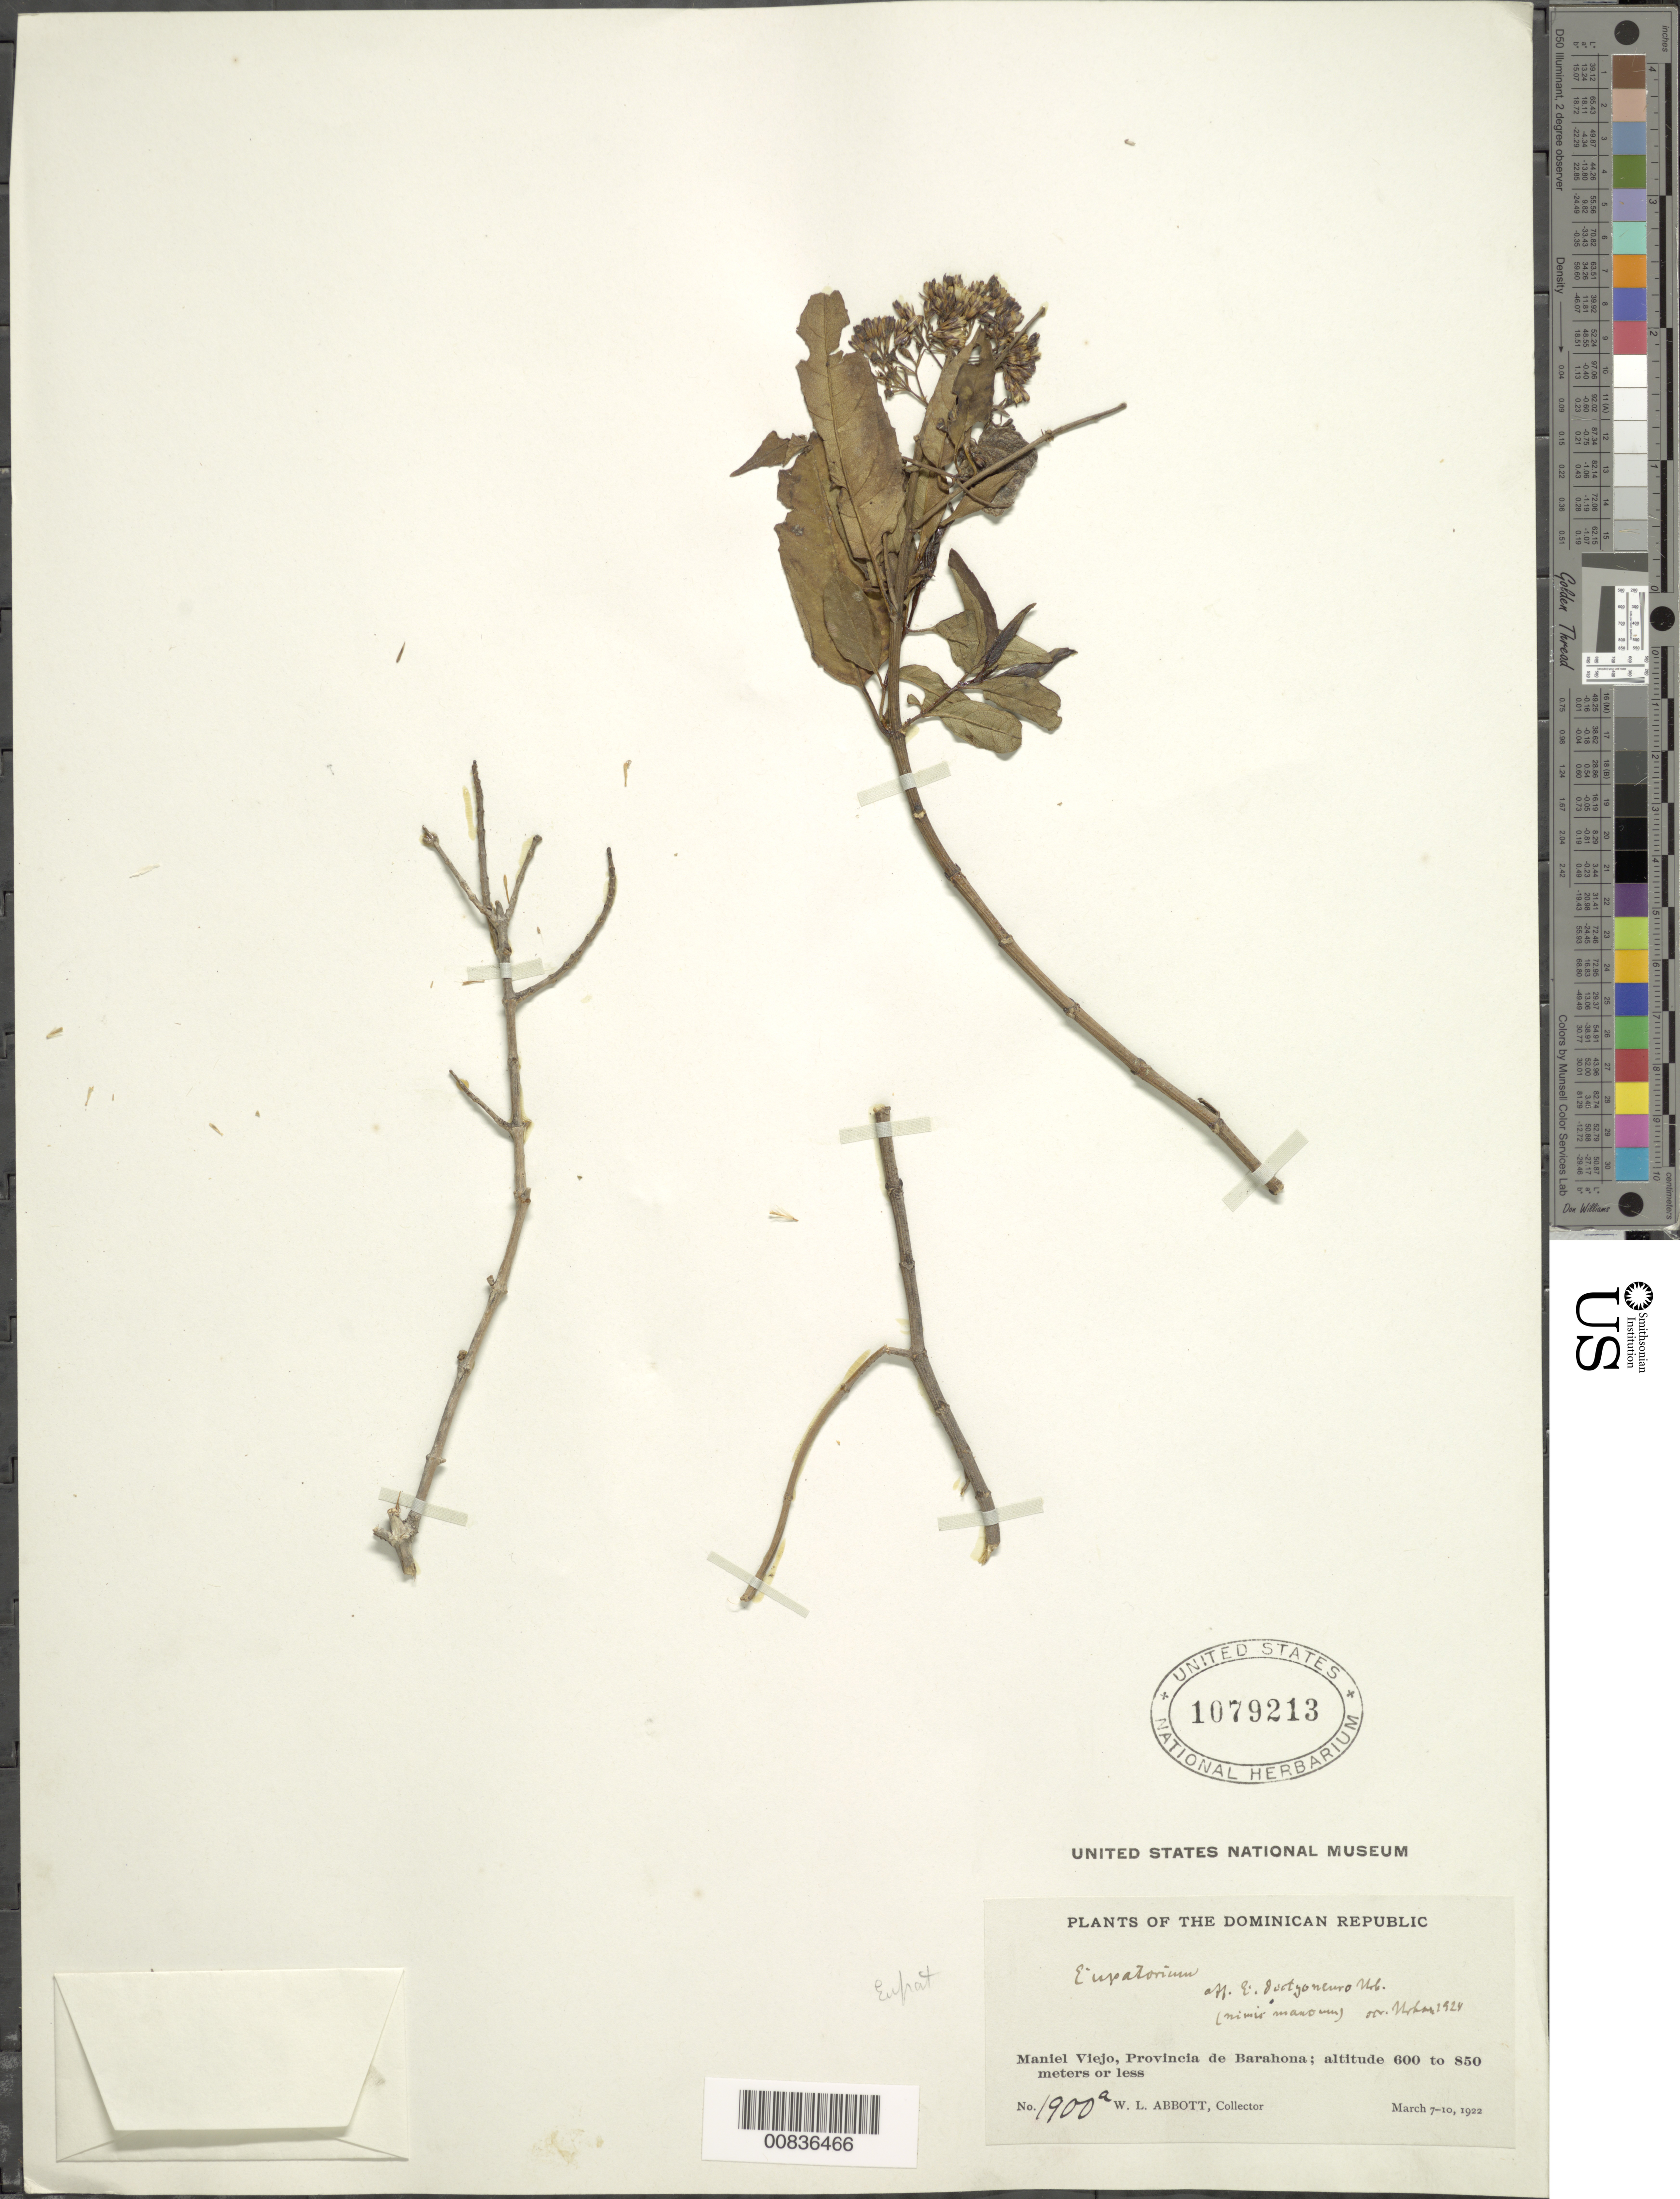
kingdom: Plantae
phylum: Tracheophyta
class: Magnoliopsida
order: Asterales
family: Asteraceae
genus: Ageratina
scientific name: Ageratina dictyoneura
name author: (Urb.) R.M. King & H. Rob.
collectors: W. L. Abbott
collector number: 1900A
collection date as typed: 07 Mar 1922 to 10 Mar 1922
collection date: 1922-03-07/1922-03-10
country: Dominican Republic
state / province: Barahona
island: Hispaniola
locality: Maiel Beijo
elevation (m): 600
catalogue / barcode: US 1079213